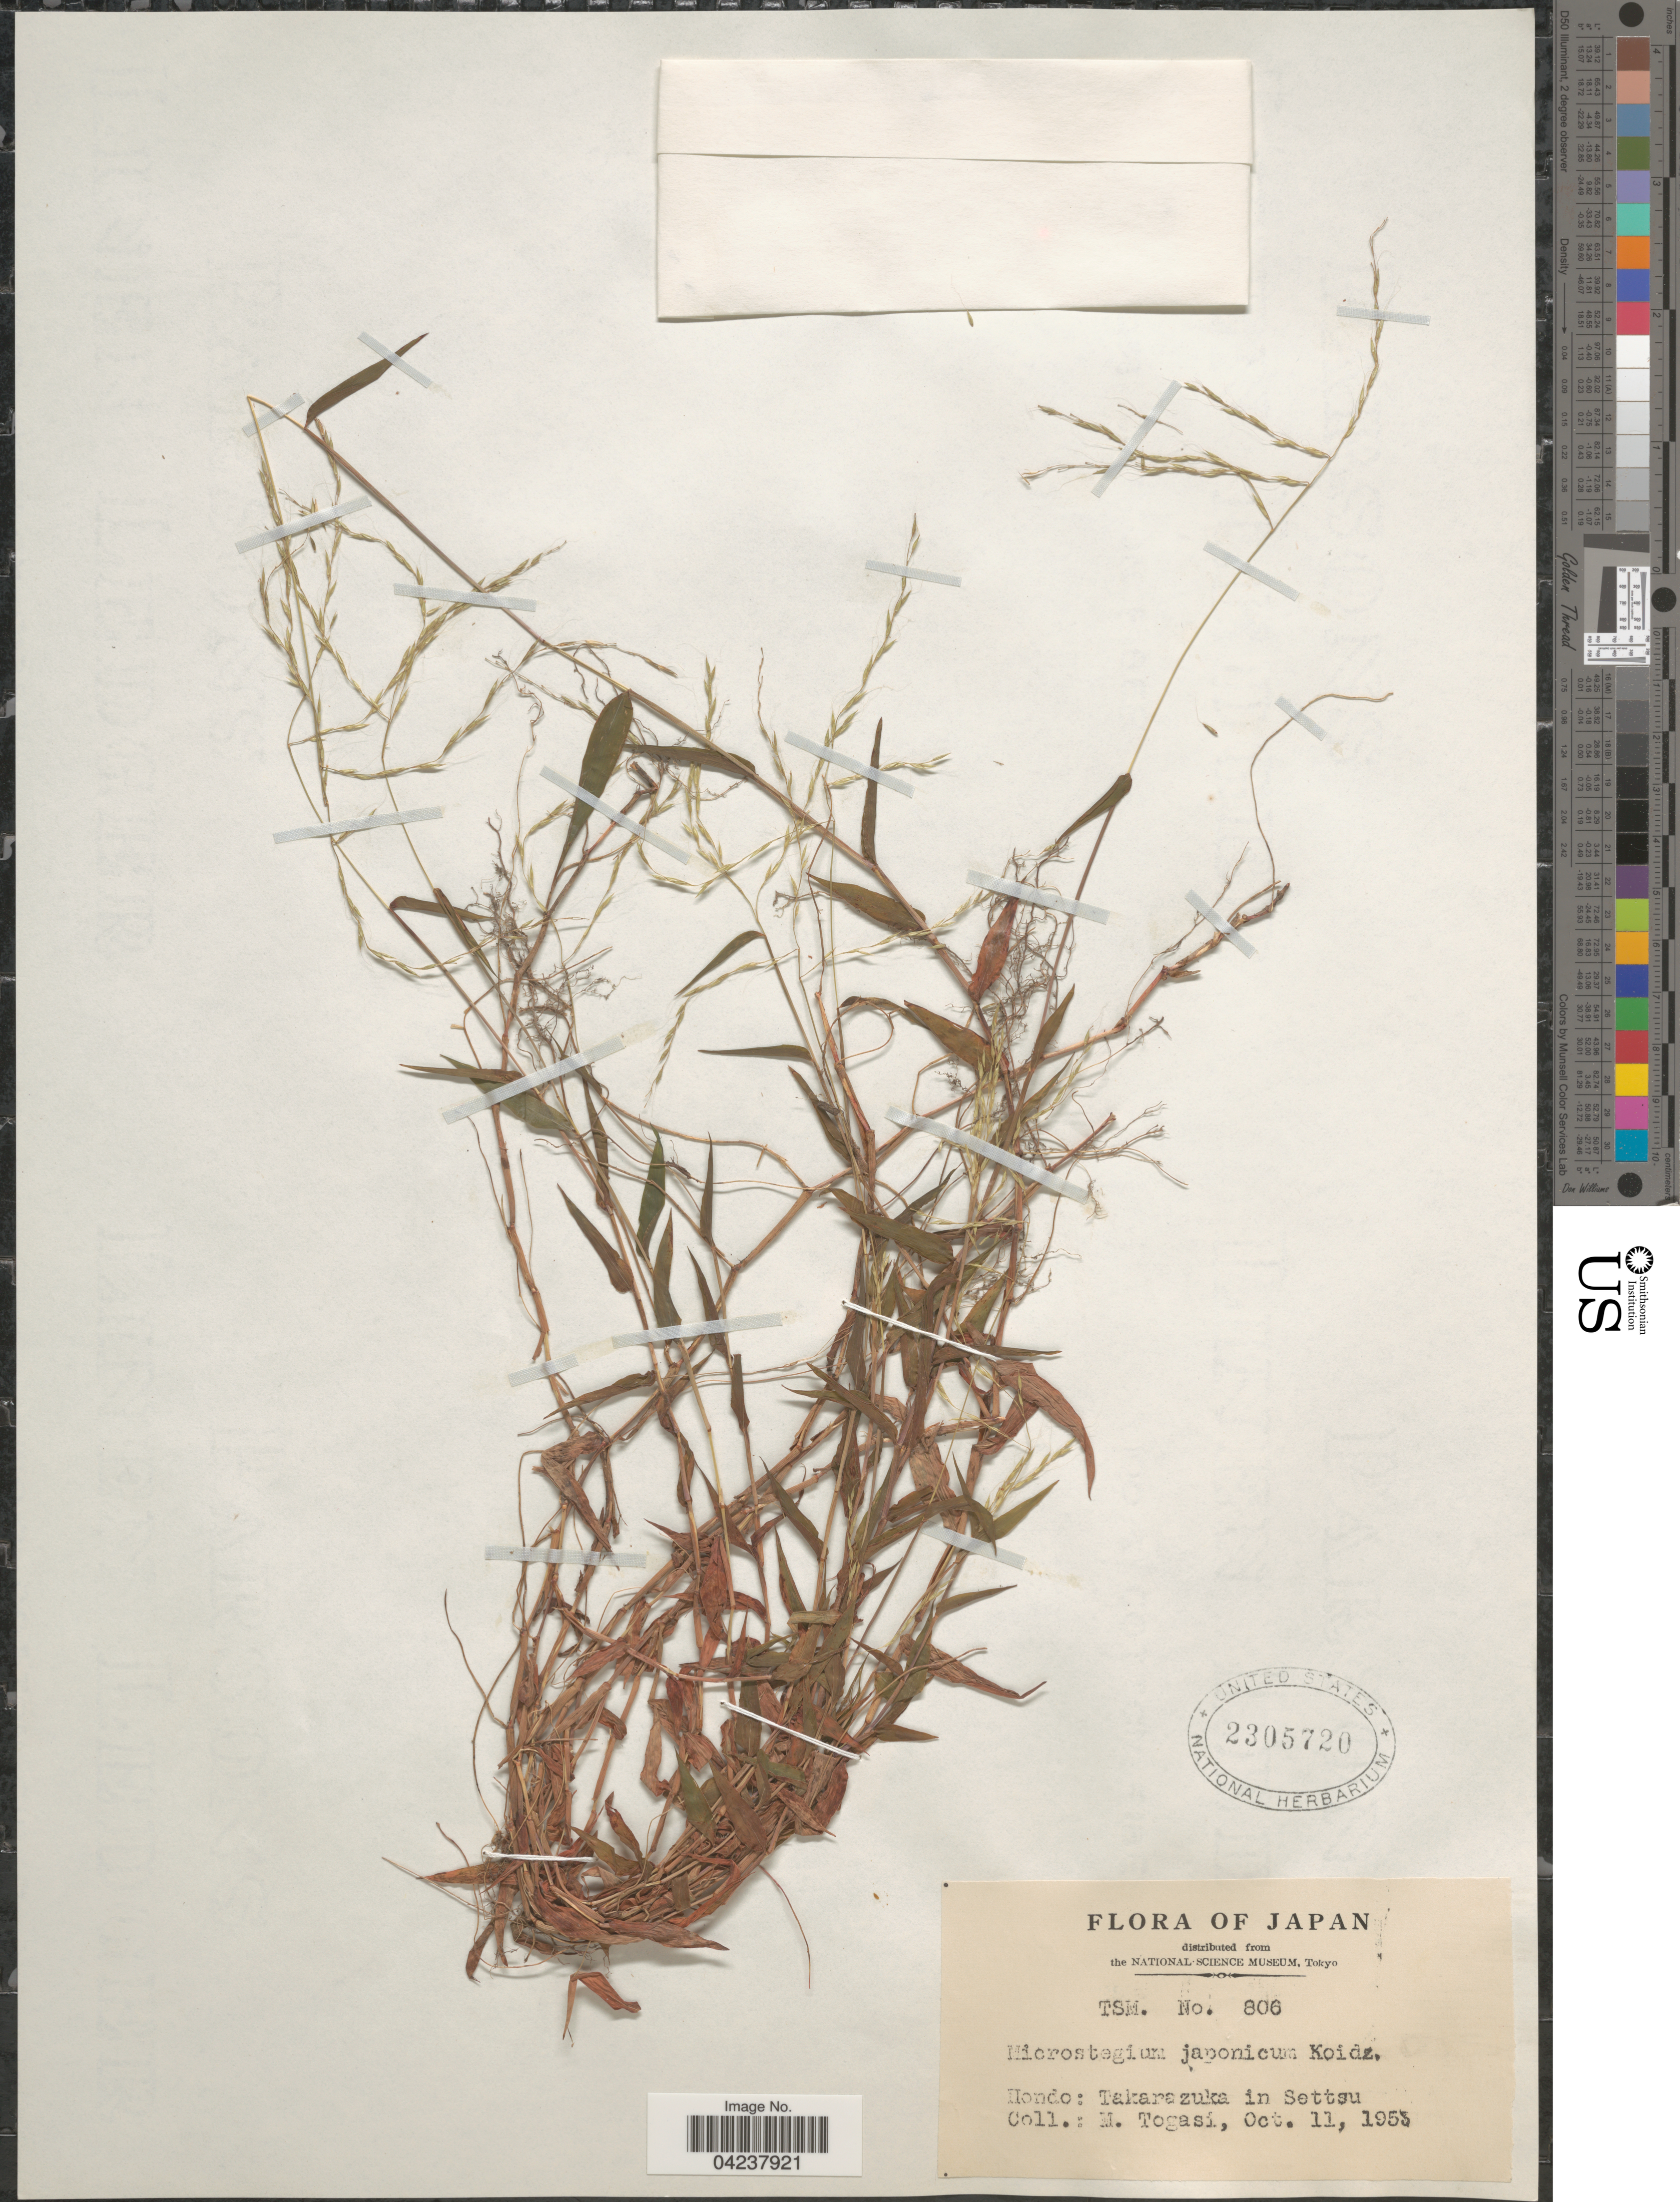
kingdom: Plantae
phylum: Tracheophyta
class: Liliopsida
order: Poales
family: Poaceae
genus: Microstegium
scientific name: Microstegium japonicum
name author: (Miq.) Koidz.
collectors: M. Togasi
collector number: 806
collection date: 1953-10-11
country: Japan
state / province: Tokyo, Federal City of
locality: Hondo: Takarazuka in Settsu.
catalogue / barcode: US 2305720